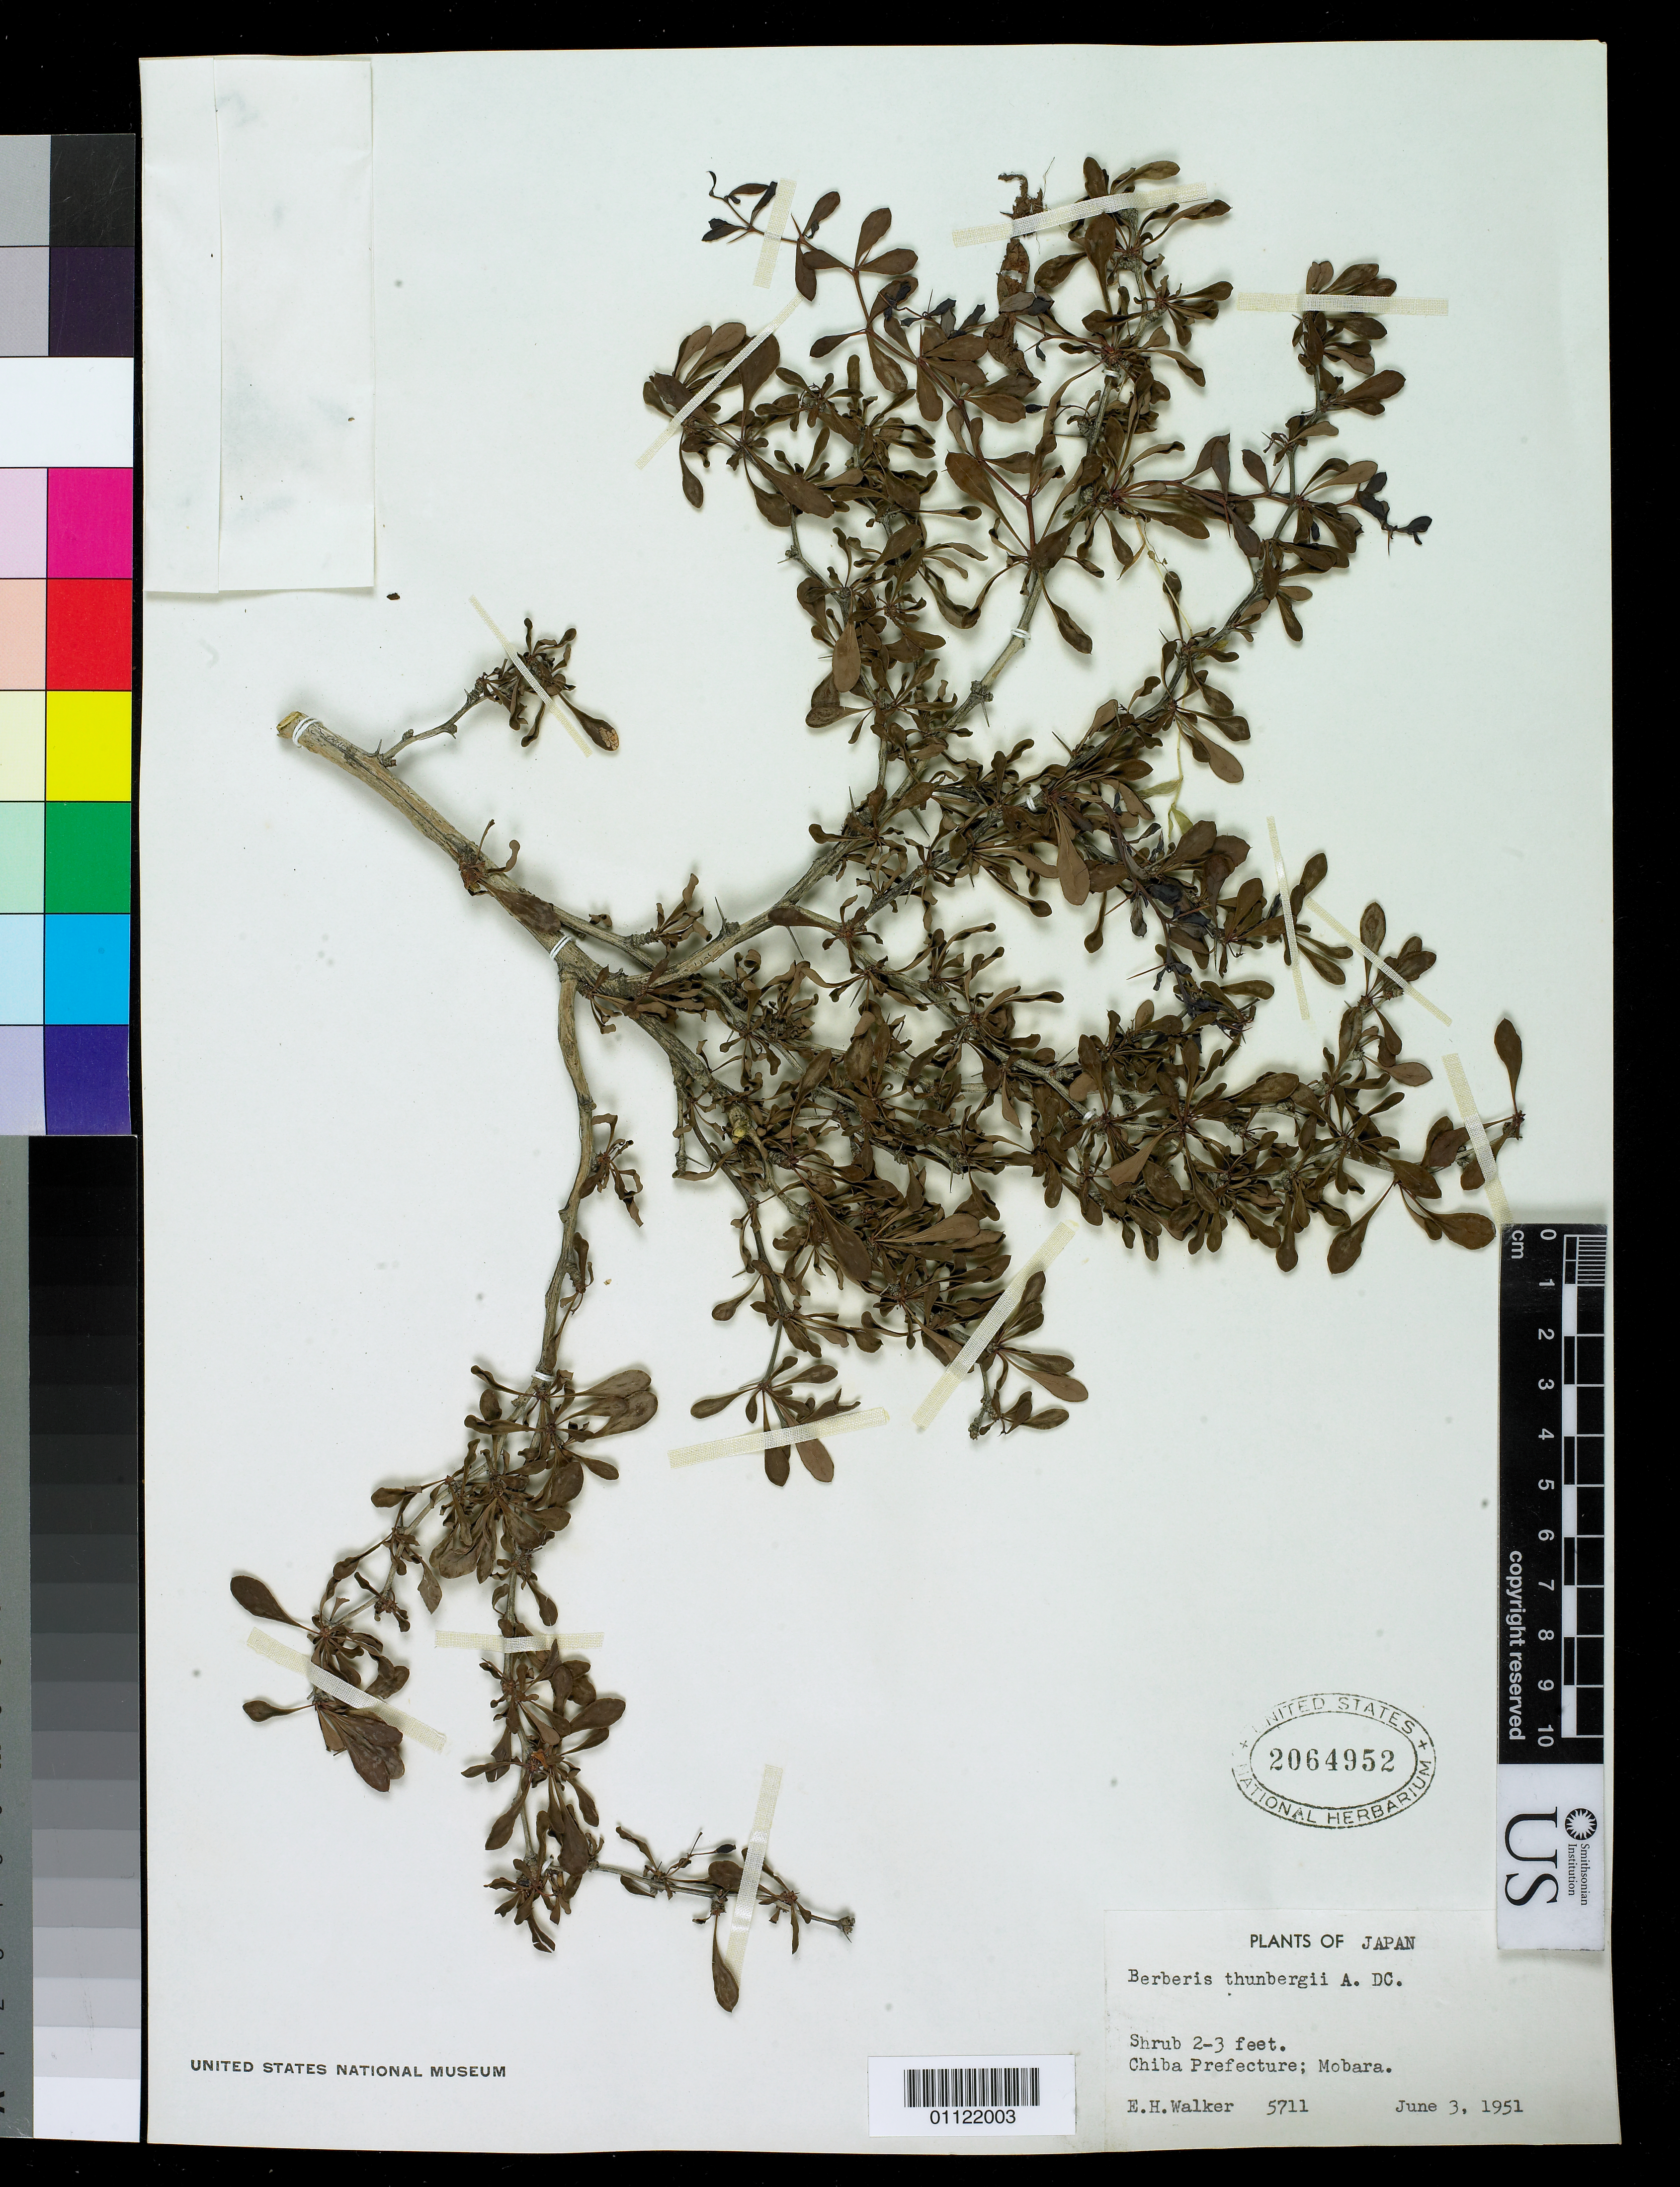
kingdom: Plantae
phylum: Tracheophyta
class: Magnoliopsida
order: Ranunculales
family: Berberidaceae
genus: Berberis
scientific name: Berberis thunbergii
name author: DC.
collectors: E. H. Walker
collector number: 5711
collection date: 1951-06-03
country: Japan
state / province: Tiba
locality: Mobara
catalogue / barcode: US 2064952